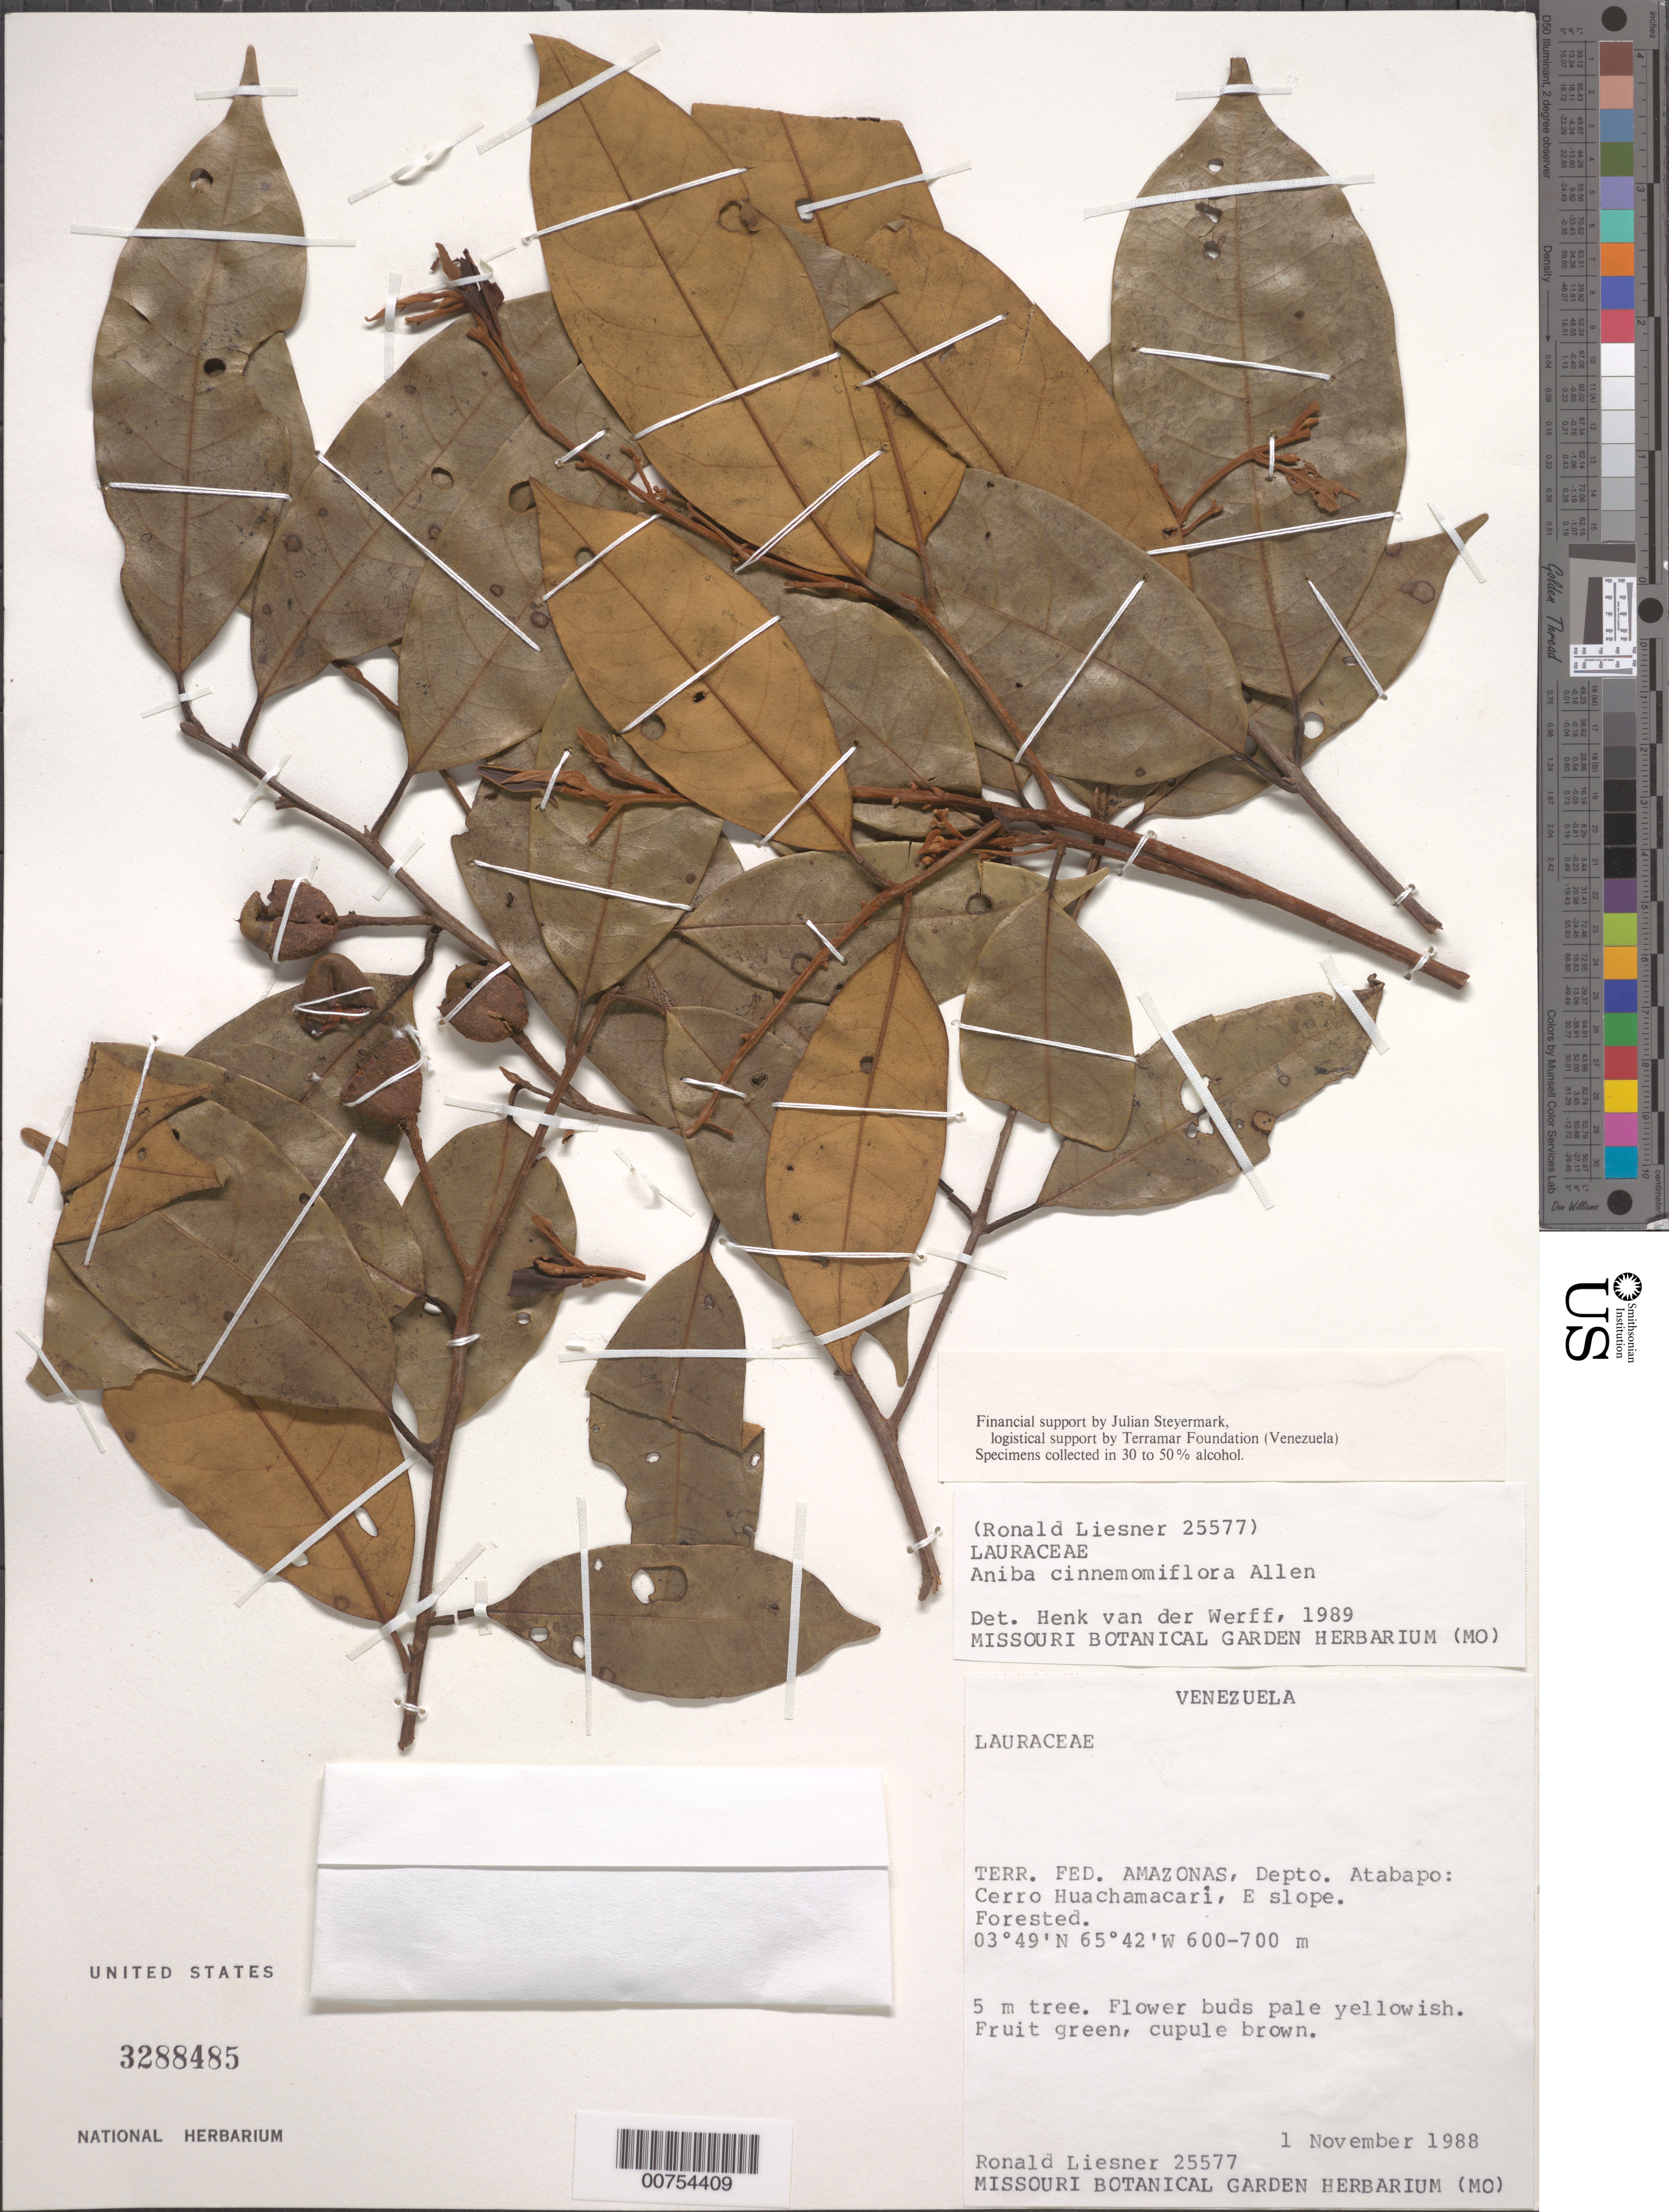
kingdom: Plantae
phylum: Tracheophyta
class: Magnoliopsida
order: Laurales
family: Lauraceae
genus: Aniba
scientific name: Aniba cinnamomiflora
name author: C.K. Allen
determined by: van der Werff, H., (MO), Missouri Botanical Garden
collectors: R. L. Liesner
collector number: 25577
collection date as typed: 1-Nov-88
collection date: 1988-11-01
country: Venezuela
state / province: Amazonas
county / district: Atabapo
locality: Cerro Huachamacari, E slope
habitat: Forest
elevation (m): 600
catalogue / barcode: US 3288485